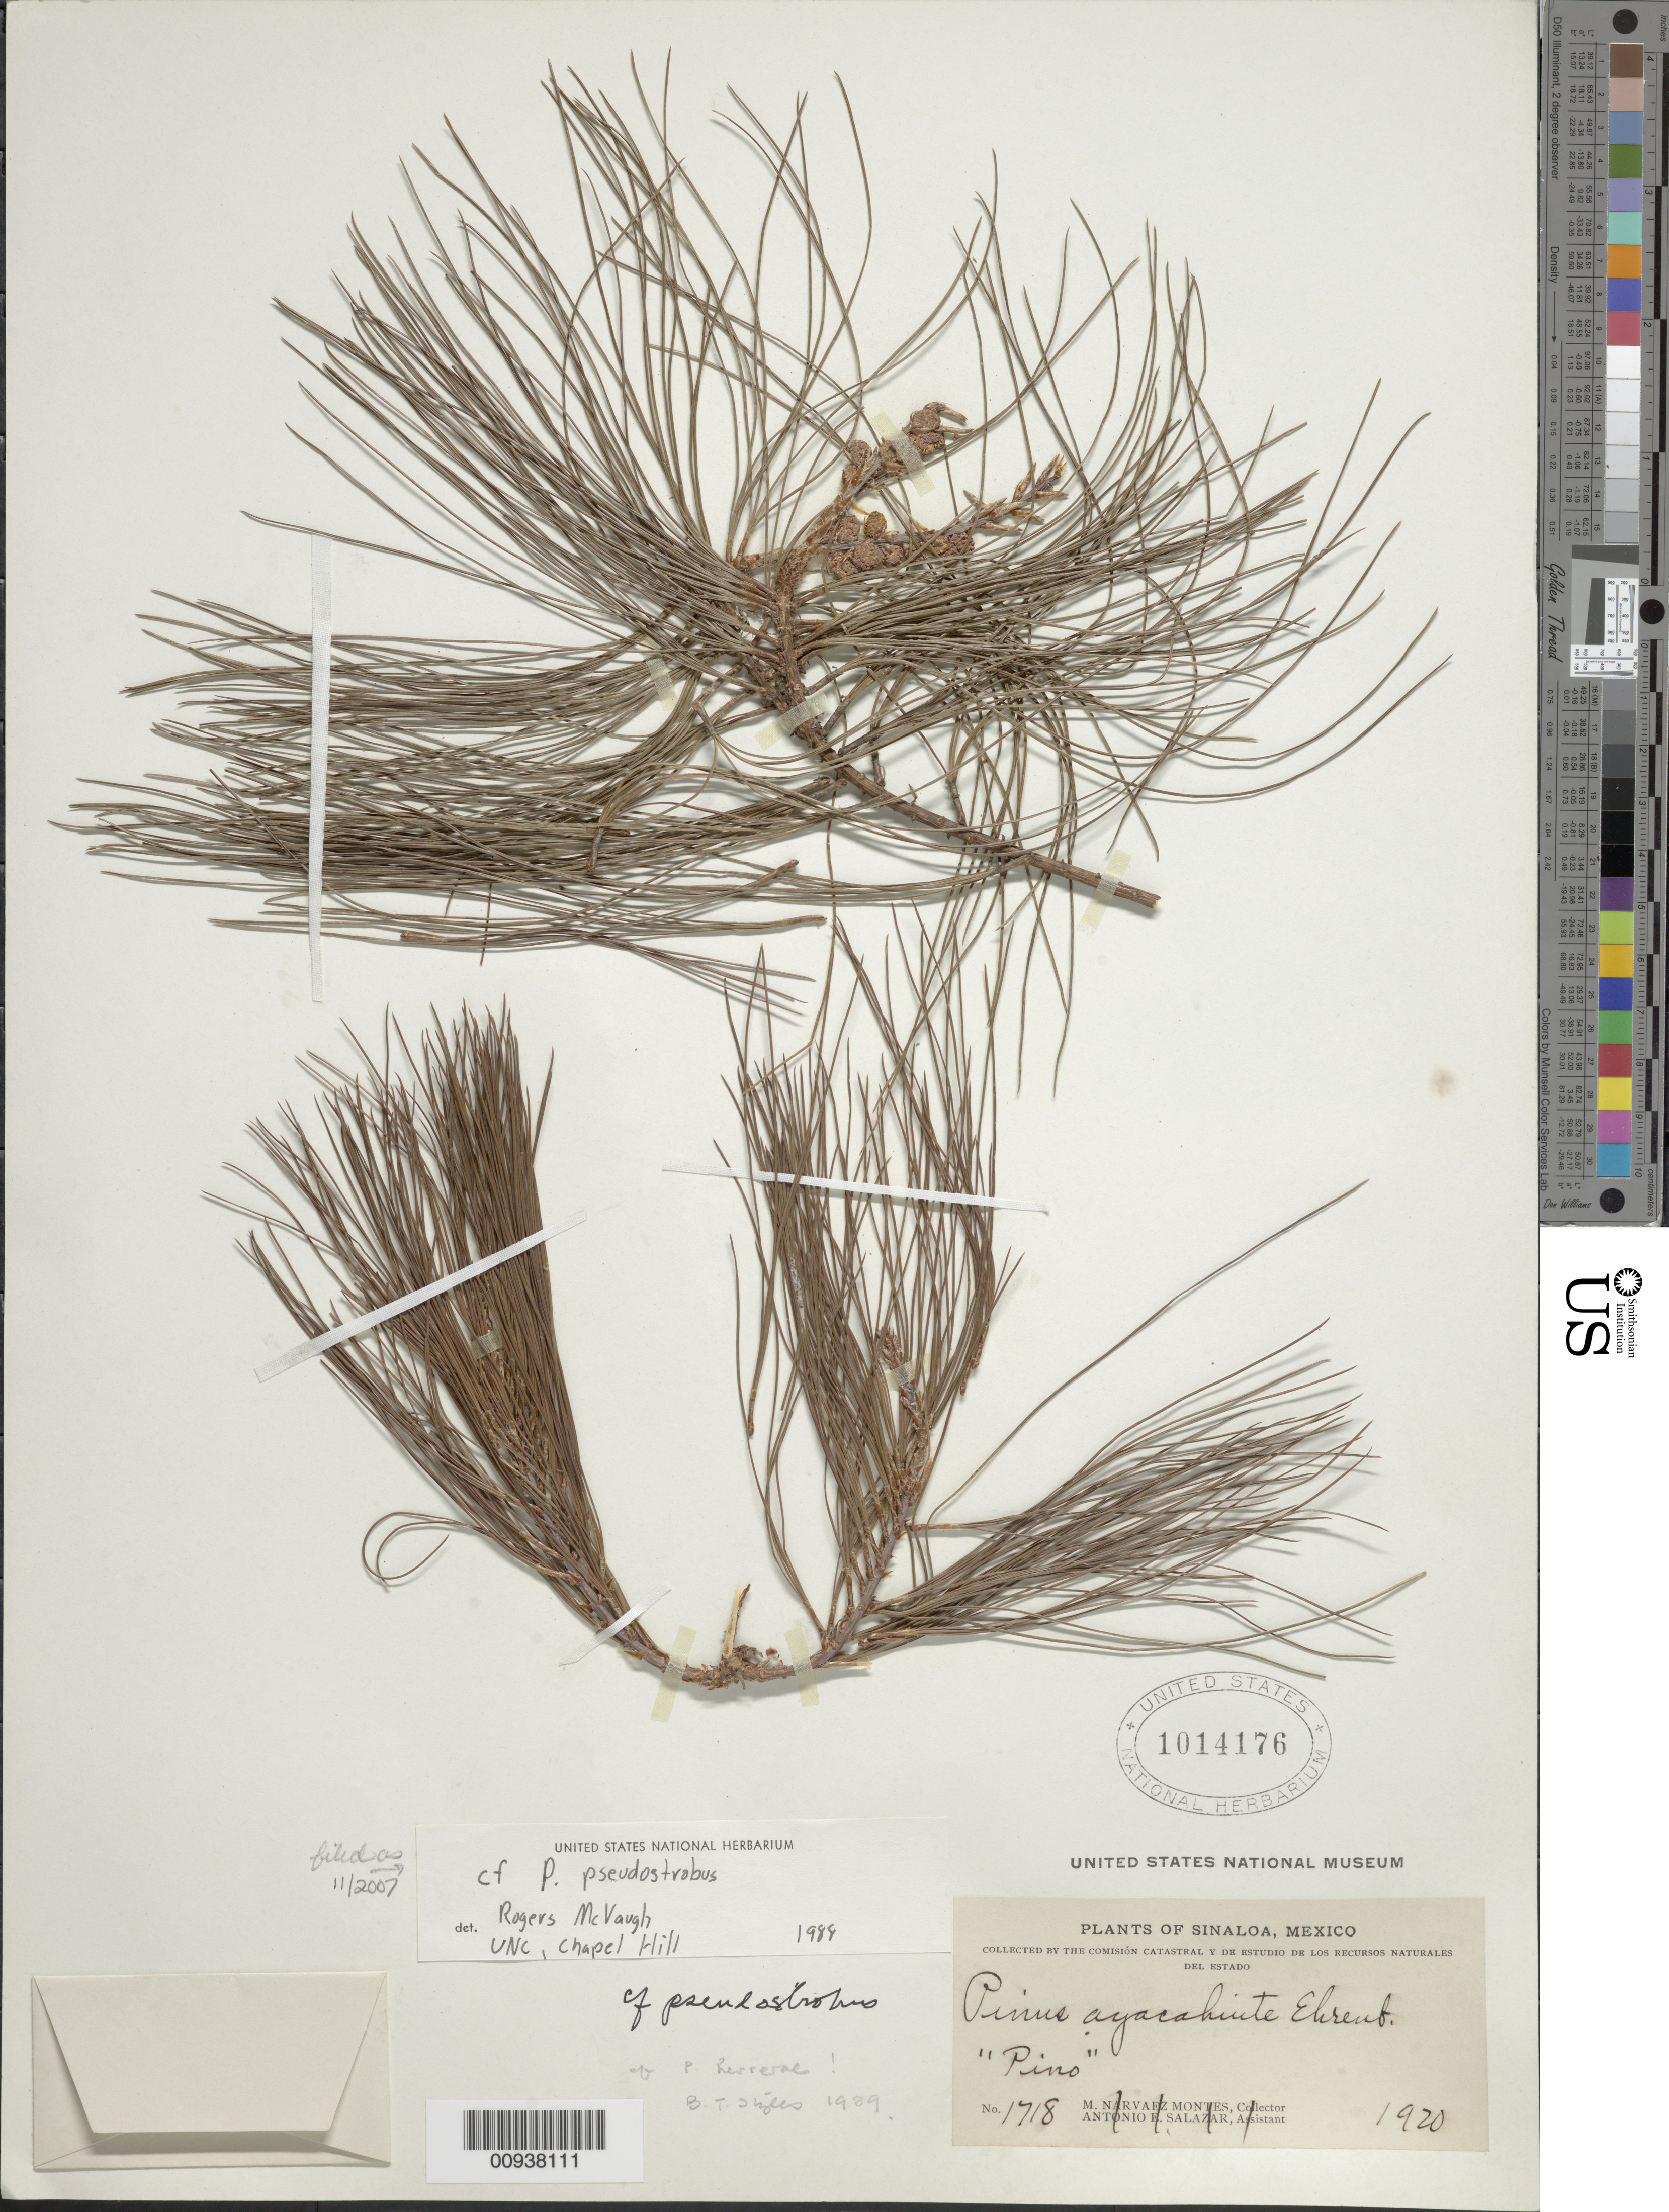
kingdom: Plantae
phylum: Tracheophyta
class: Pinopsida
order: Pinales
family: Pinaceae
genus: Pinus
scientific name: Pinus pseudostrobus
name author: Lindl.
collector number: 1718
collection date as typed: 1920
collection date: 1920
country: Mexico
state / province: Sinaloa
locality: State of Sinaloa.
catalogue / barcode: US 1014176